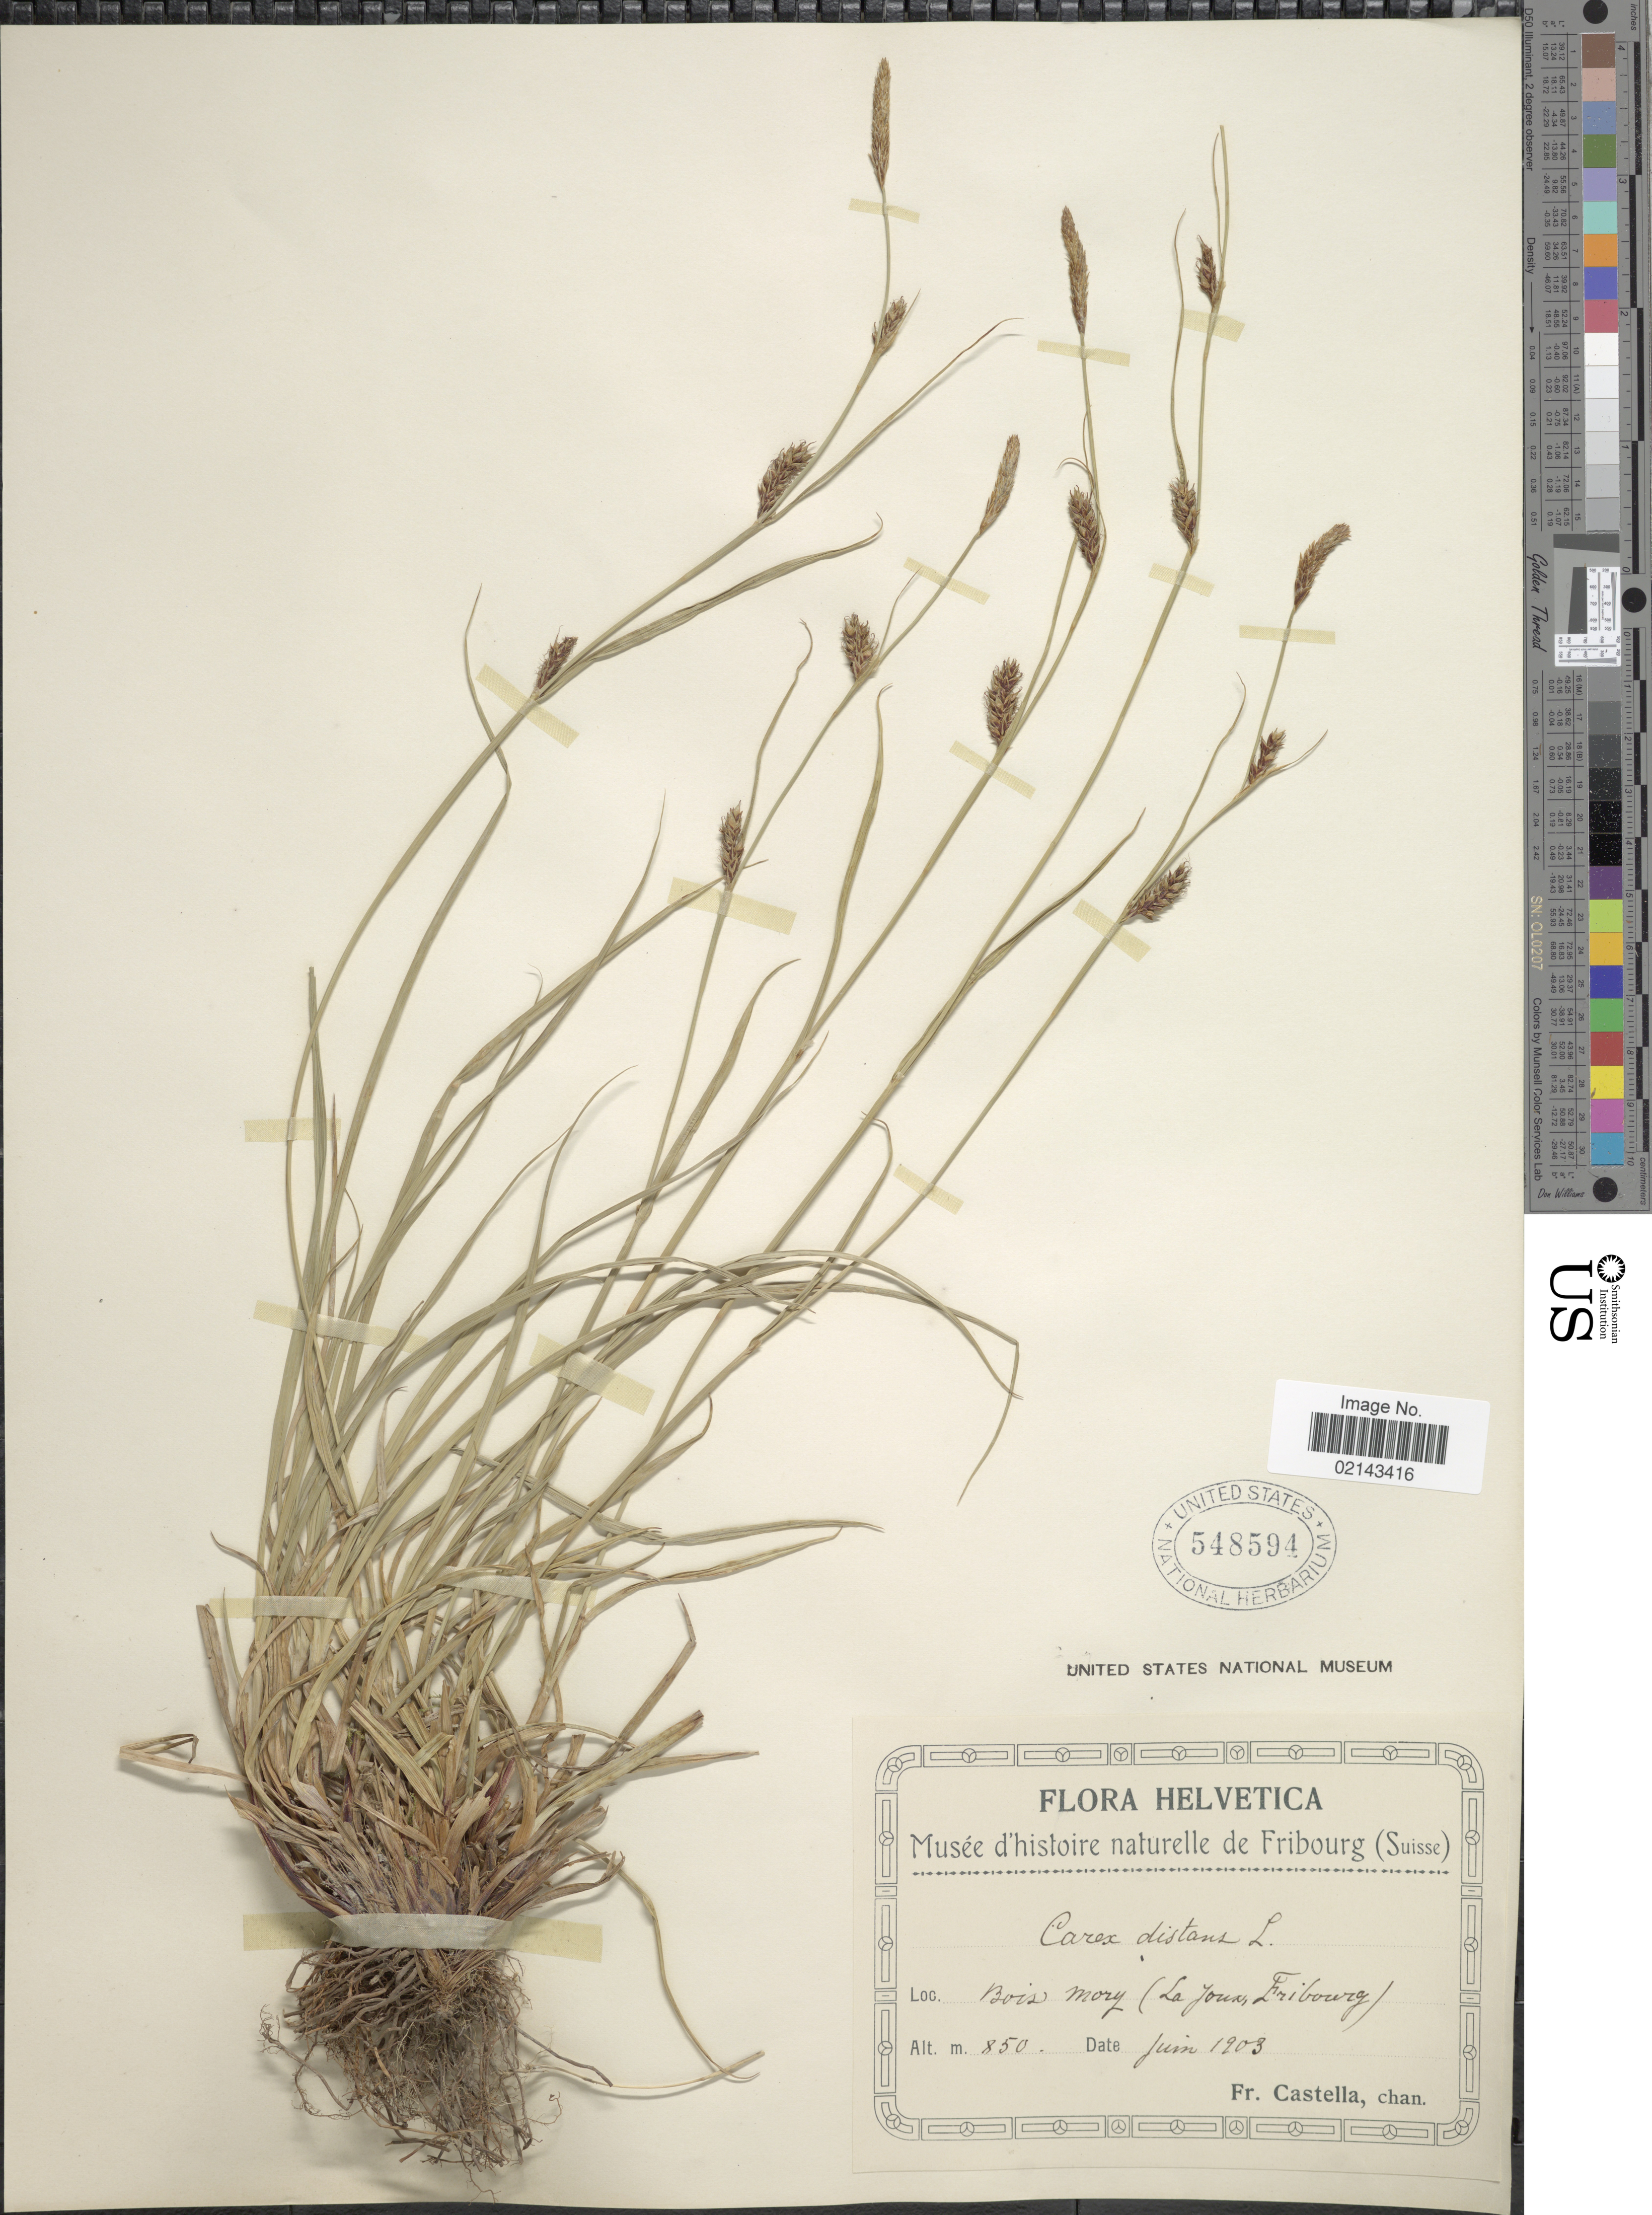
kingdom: Plantae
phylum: Tracheophyta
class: Liliopsida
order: Poales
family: Cyperaceae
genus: Carex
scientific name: Carex distans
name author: L.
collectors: Fr. Castella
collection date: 1903-06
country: Switzerland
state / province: Fribourg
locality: Helvetica, Bois Mory (La Joua)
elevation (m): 850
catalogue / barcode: US 548594